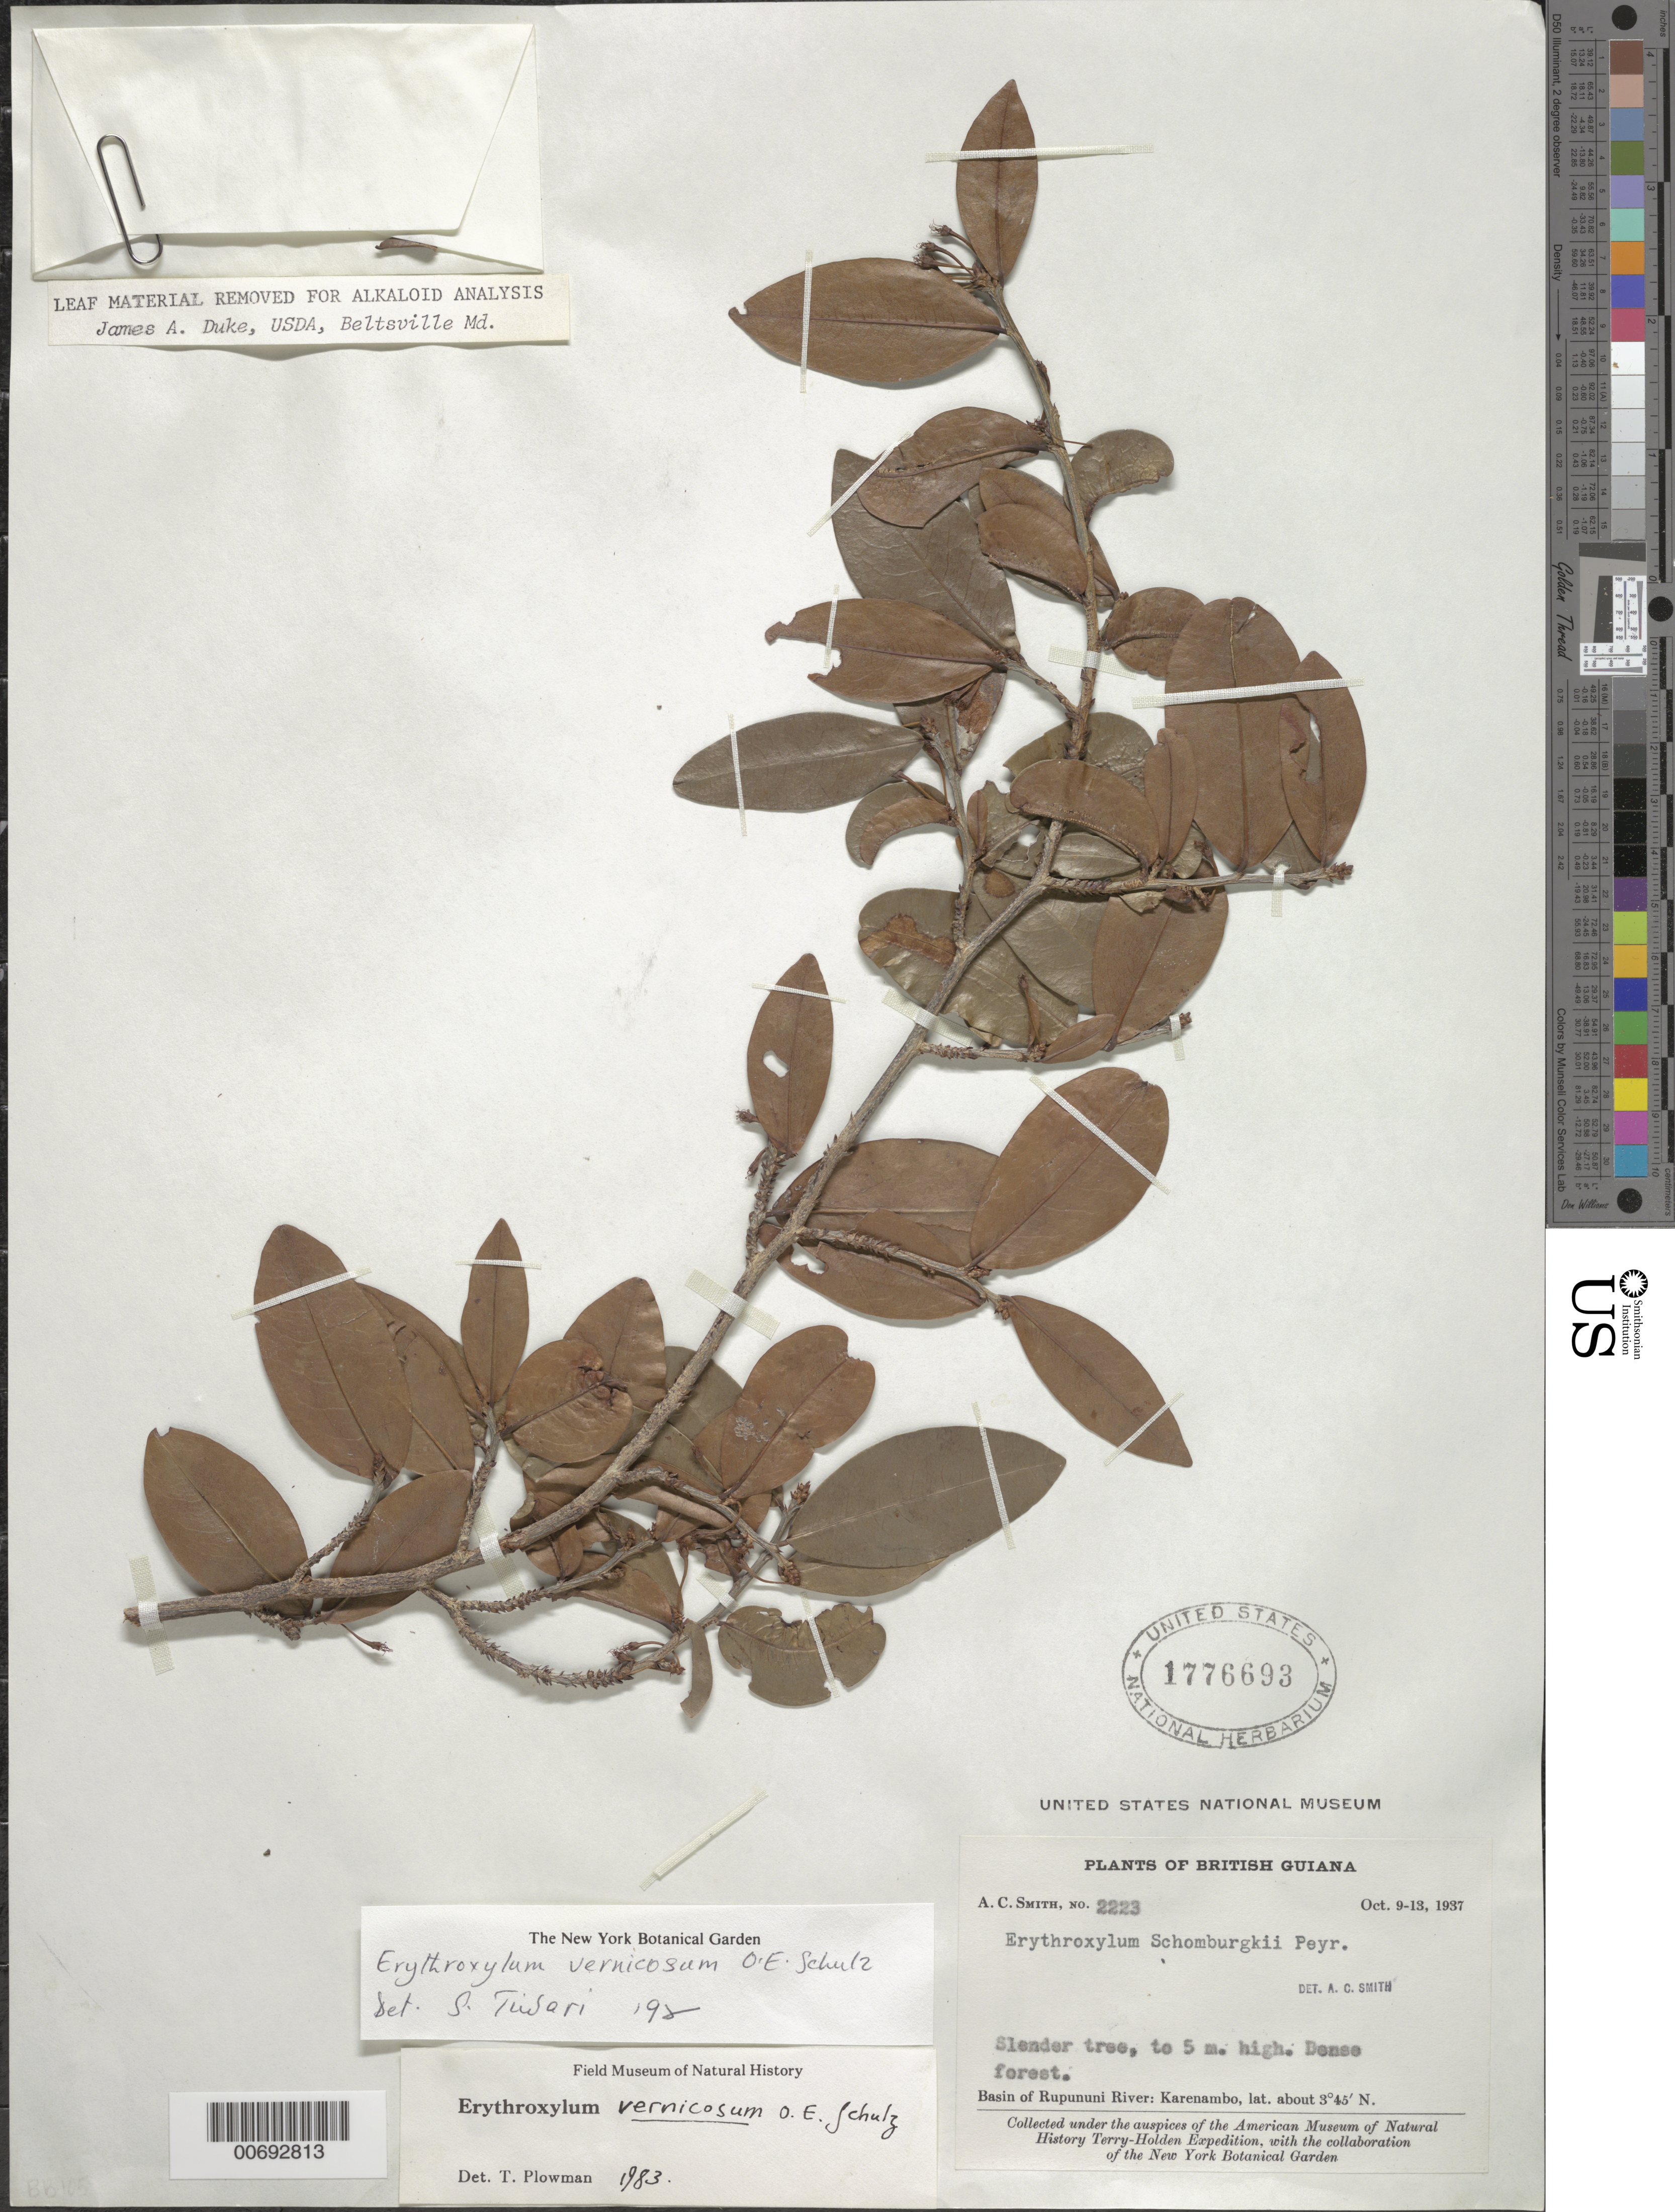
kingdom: Plantae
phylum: Tracheophyta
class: Magnoliopsida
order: Malpighiales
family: Erythroxylaceae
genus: Erythroxylum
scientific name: Erythroxylum vernicosum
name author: O.E. Schulz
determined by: Tiwari, S.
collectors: A. C. Smith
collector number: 2223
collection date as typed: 9-Oct-37 to 13-Oct-37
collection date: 1937-10-09/1937-10-13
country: Guyana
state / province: U. Takutu-U. Essequibo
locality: Karanambo, Rupununi River basin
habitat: Dense forest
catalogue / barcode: US 1776693